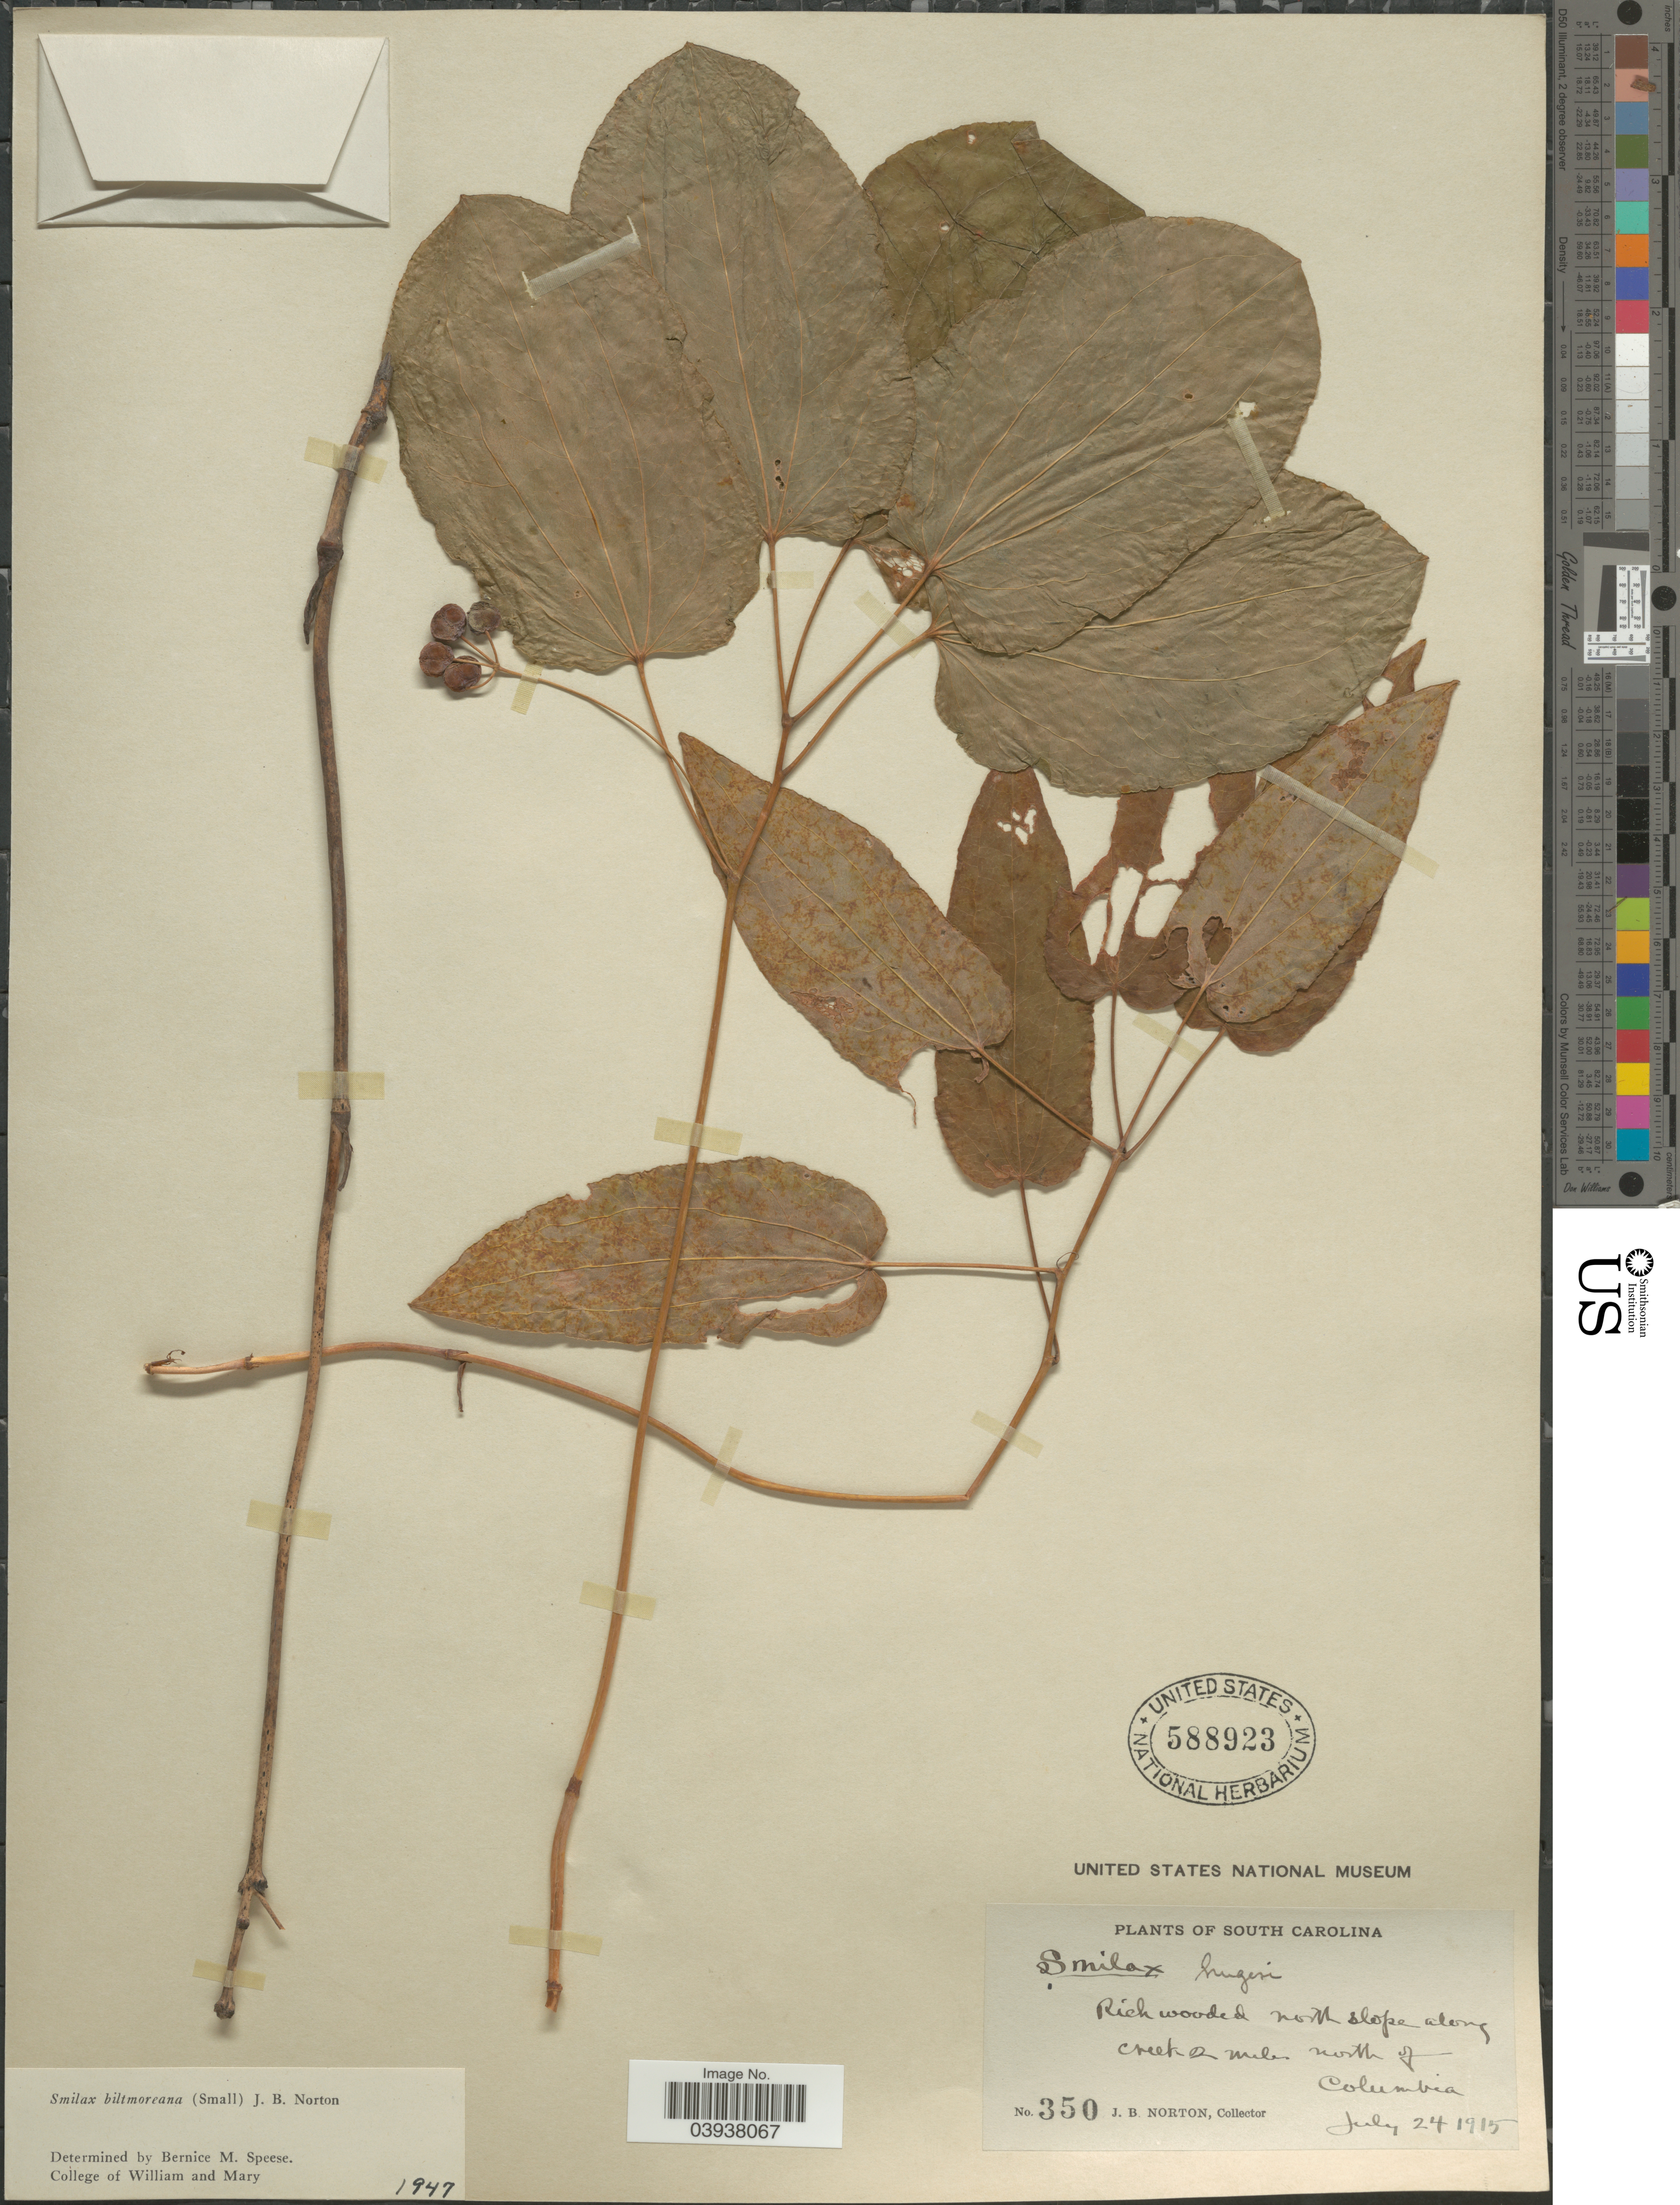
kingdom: Plantae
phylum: Tracheophyta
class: Liliopsida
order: Liliales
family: Smilacaceae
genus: Smilax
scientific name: Smilax biltmoreana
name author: (Small) J.B. Norton ex Pennell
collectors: J. B. Norton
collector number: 350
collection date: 1915-07-24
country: United States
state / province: South Carolina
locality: Rich wooded north slope along creek 2 miles north of Columbia.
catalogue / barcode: US 588923